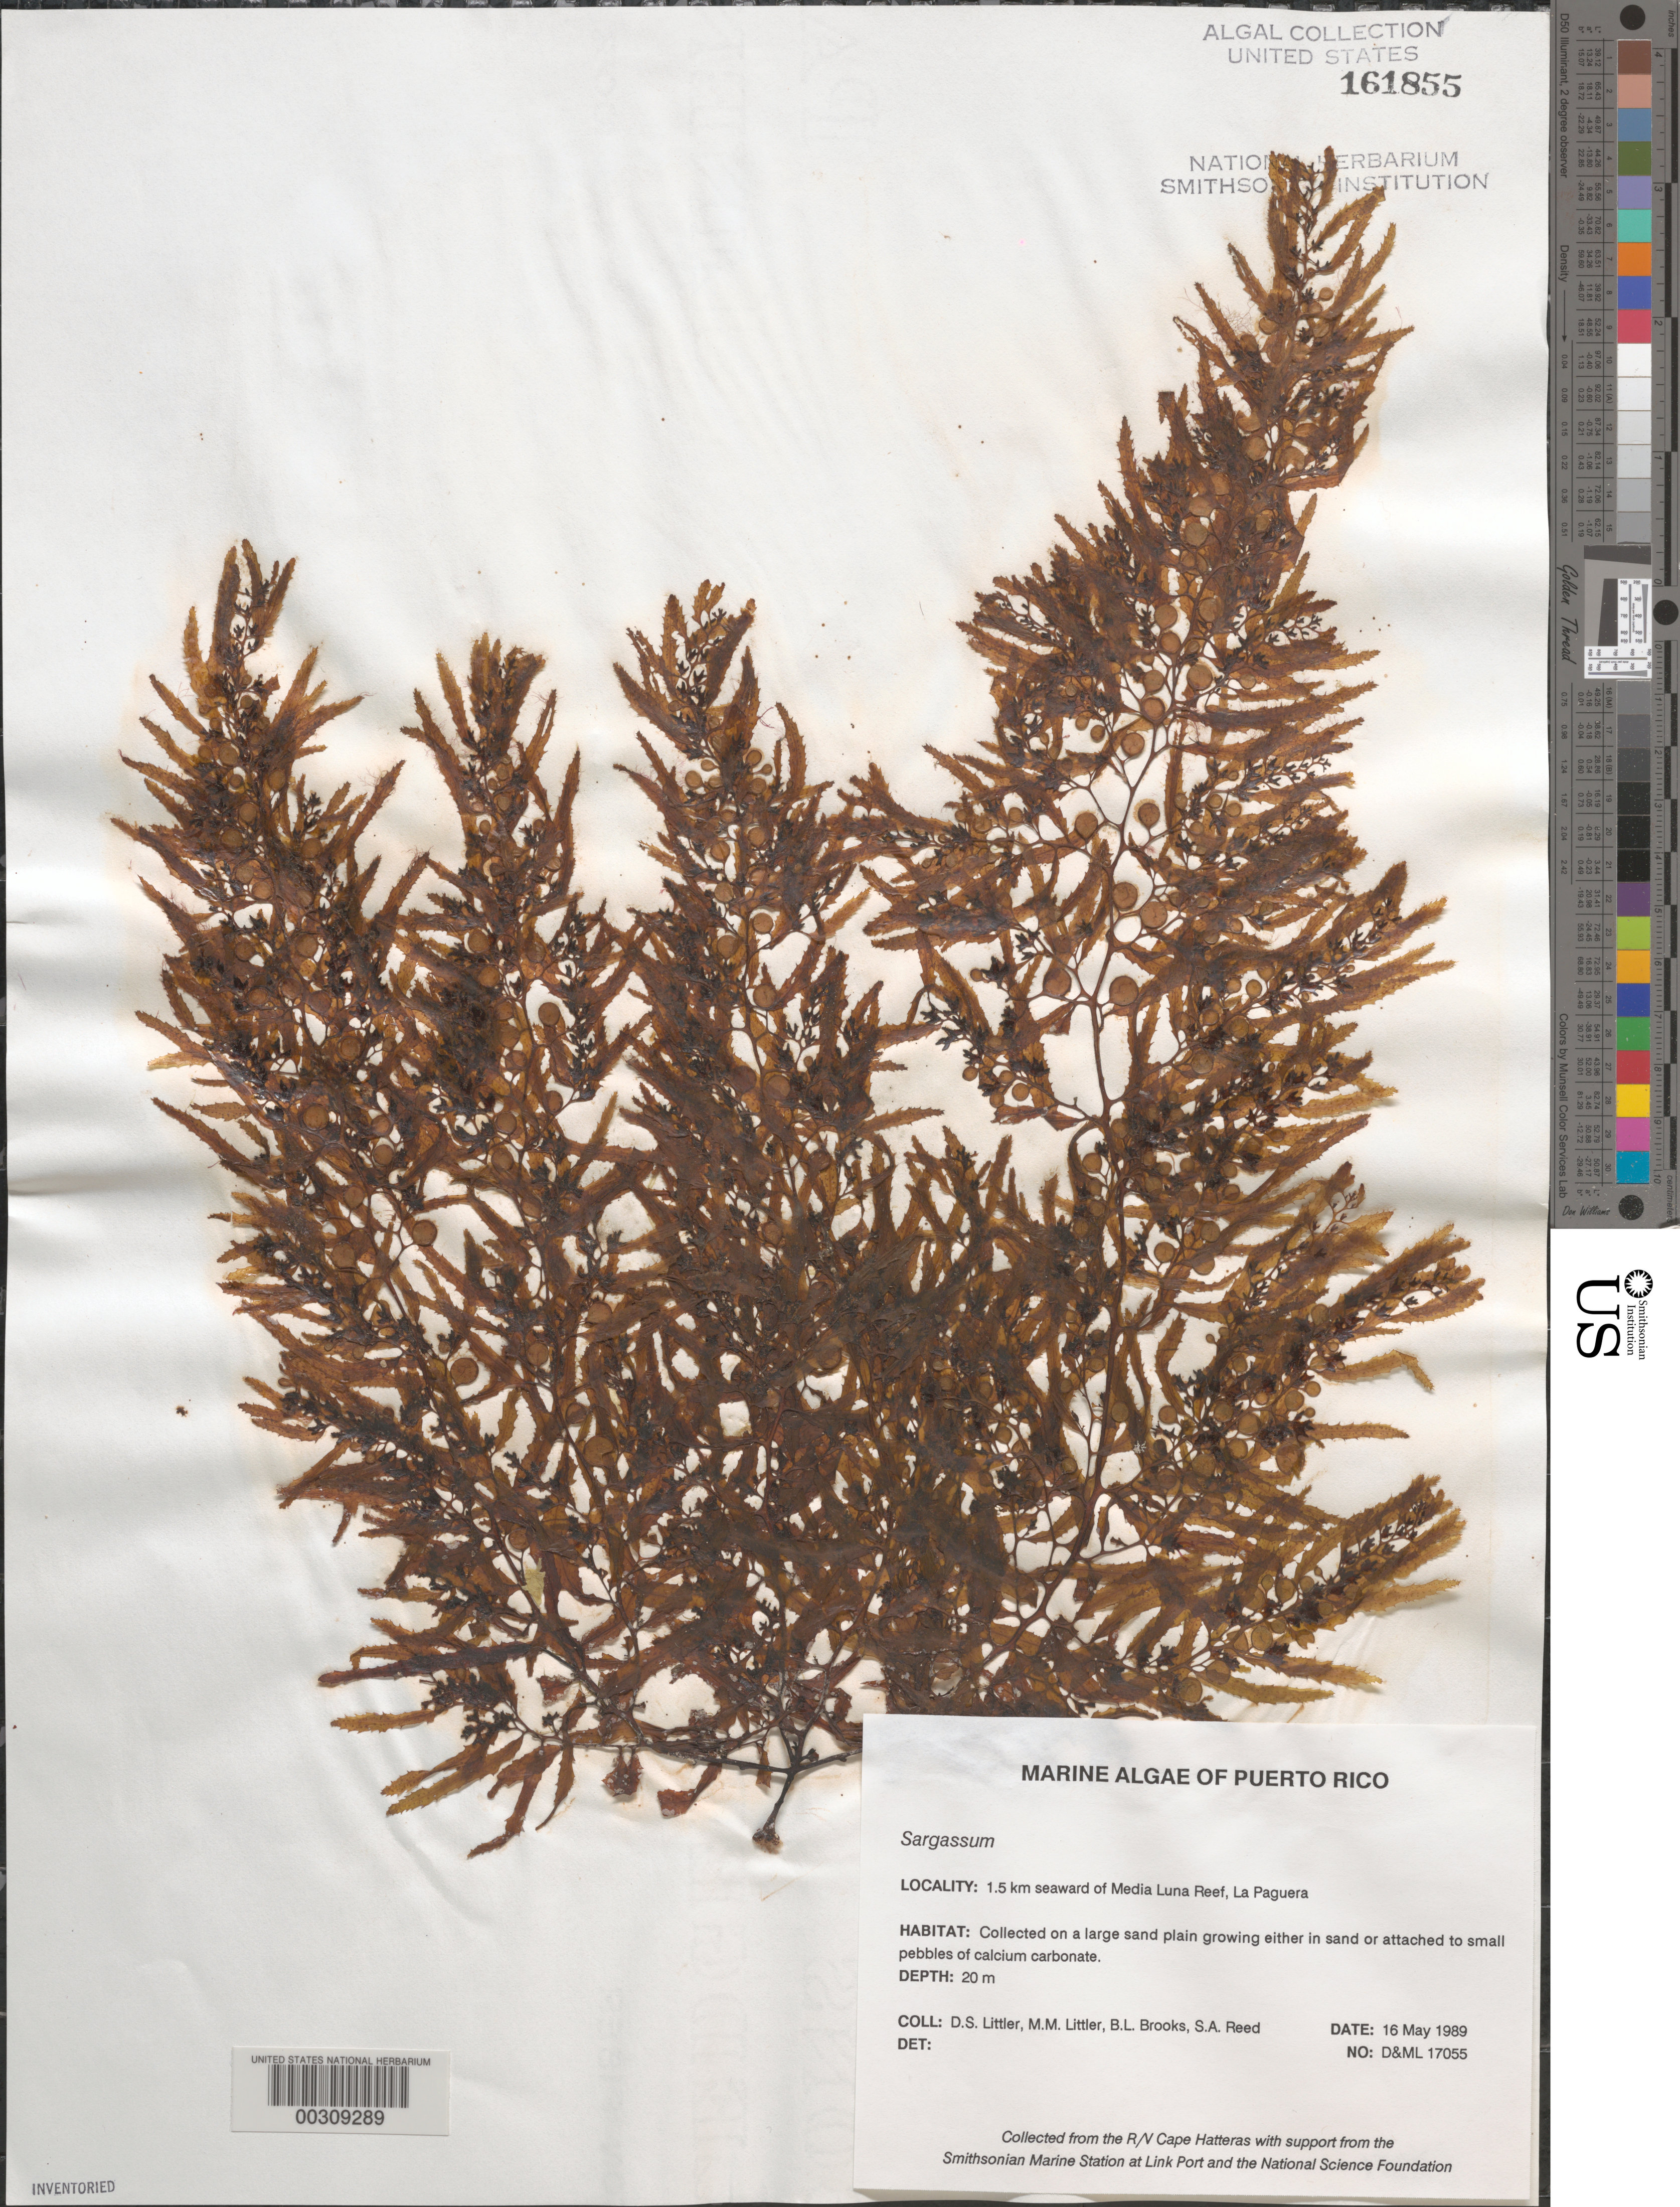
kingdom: Chromista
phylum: Ochrophyta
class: Phaeophyceae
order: Fucales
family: Sargassaceae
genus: Sargassum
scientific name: Sargassum sp.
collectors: D. S. Littler, M. M. Littler, B. Brooks & S. Reed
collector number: D&ML 17055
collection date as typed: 16 May 1989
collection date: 1989-05-16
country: Puerto Rico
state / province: Lajas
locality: La Parguera, 1.5 km seaward of Media Luna Reef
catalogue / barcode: US 161855